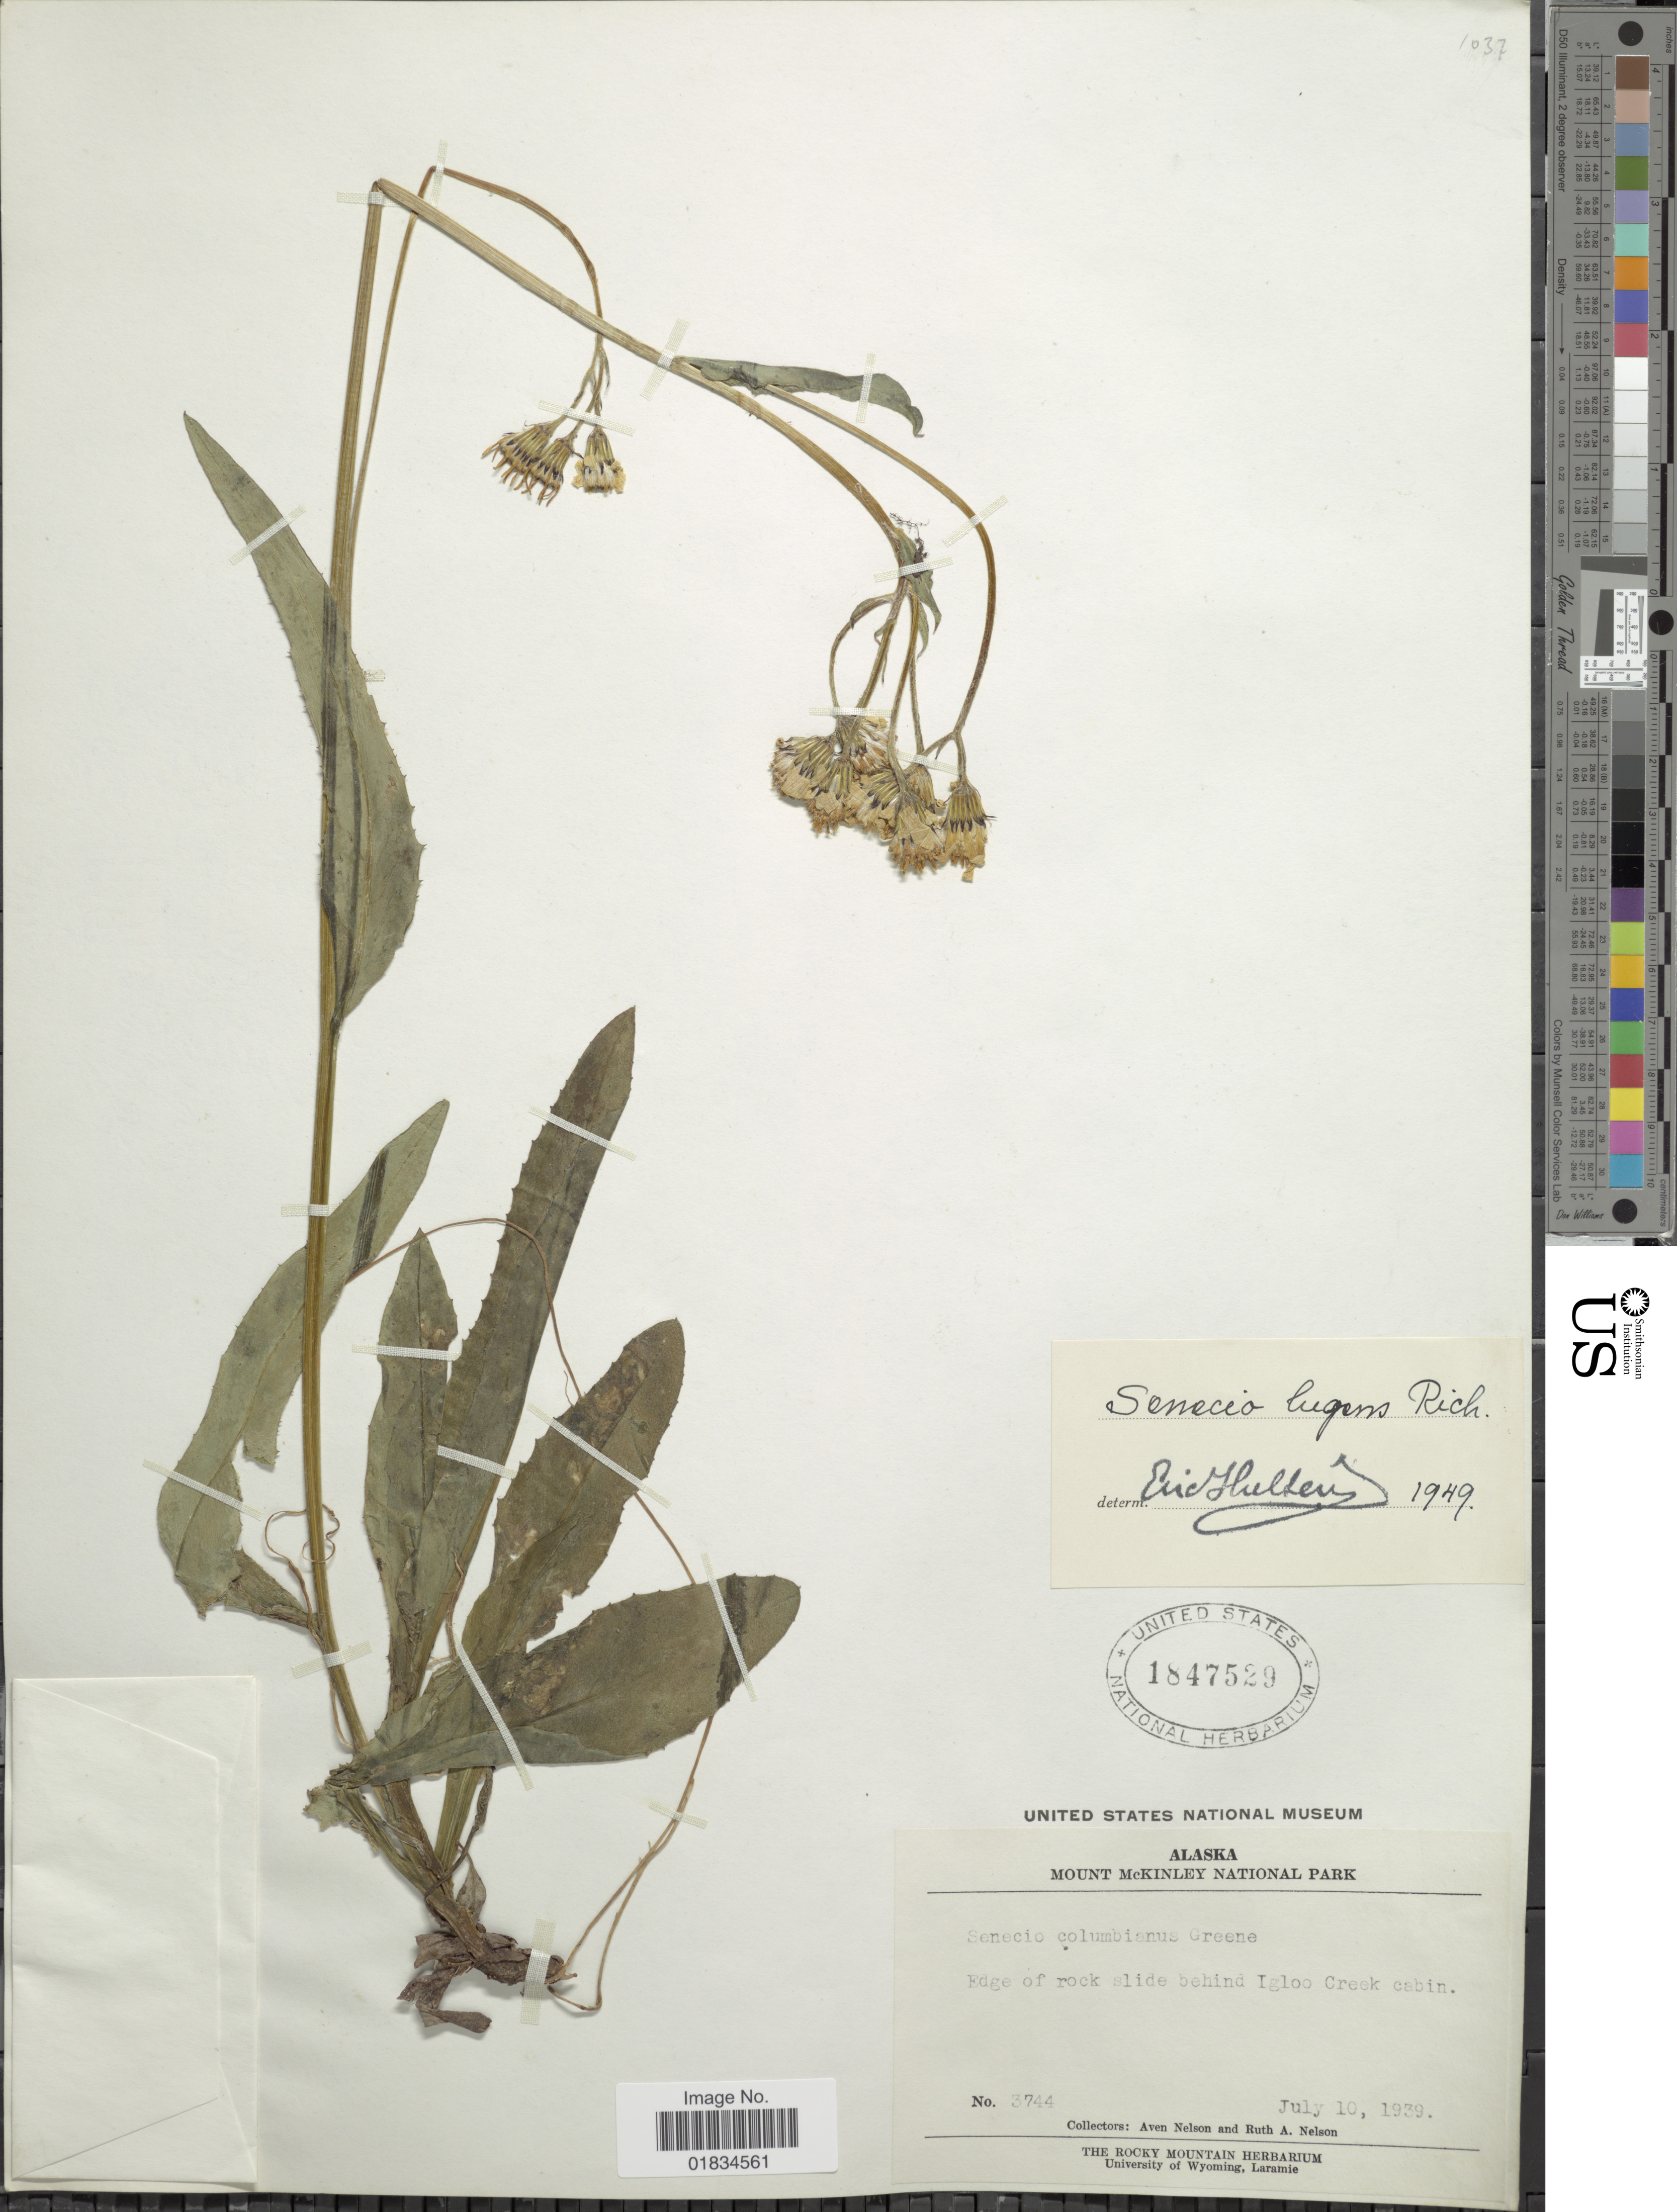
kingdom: Plantae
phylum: Tracheophyta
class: Magnoliopsida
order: Asterales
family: Asteraceae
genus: Senecio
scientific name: Senecio lugens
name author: Richardson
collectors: A. Nelson & R. A. Nelson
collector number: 3744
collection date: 1939-07-10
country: United States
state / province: Alaska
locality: Slide behind Igloo Creek cabin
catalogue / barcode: US 1847529